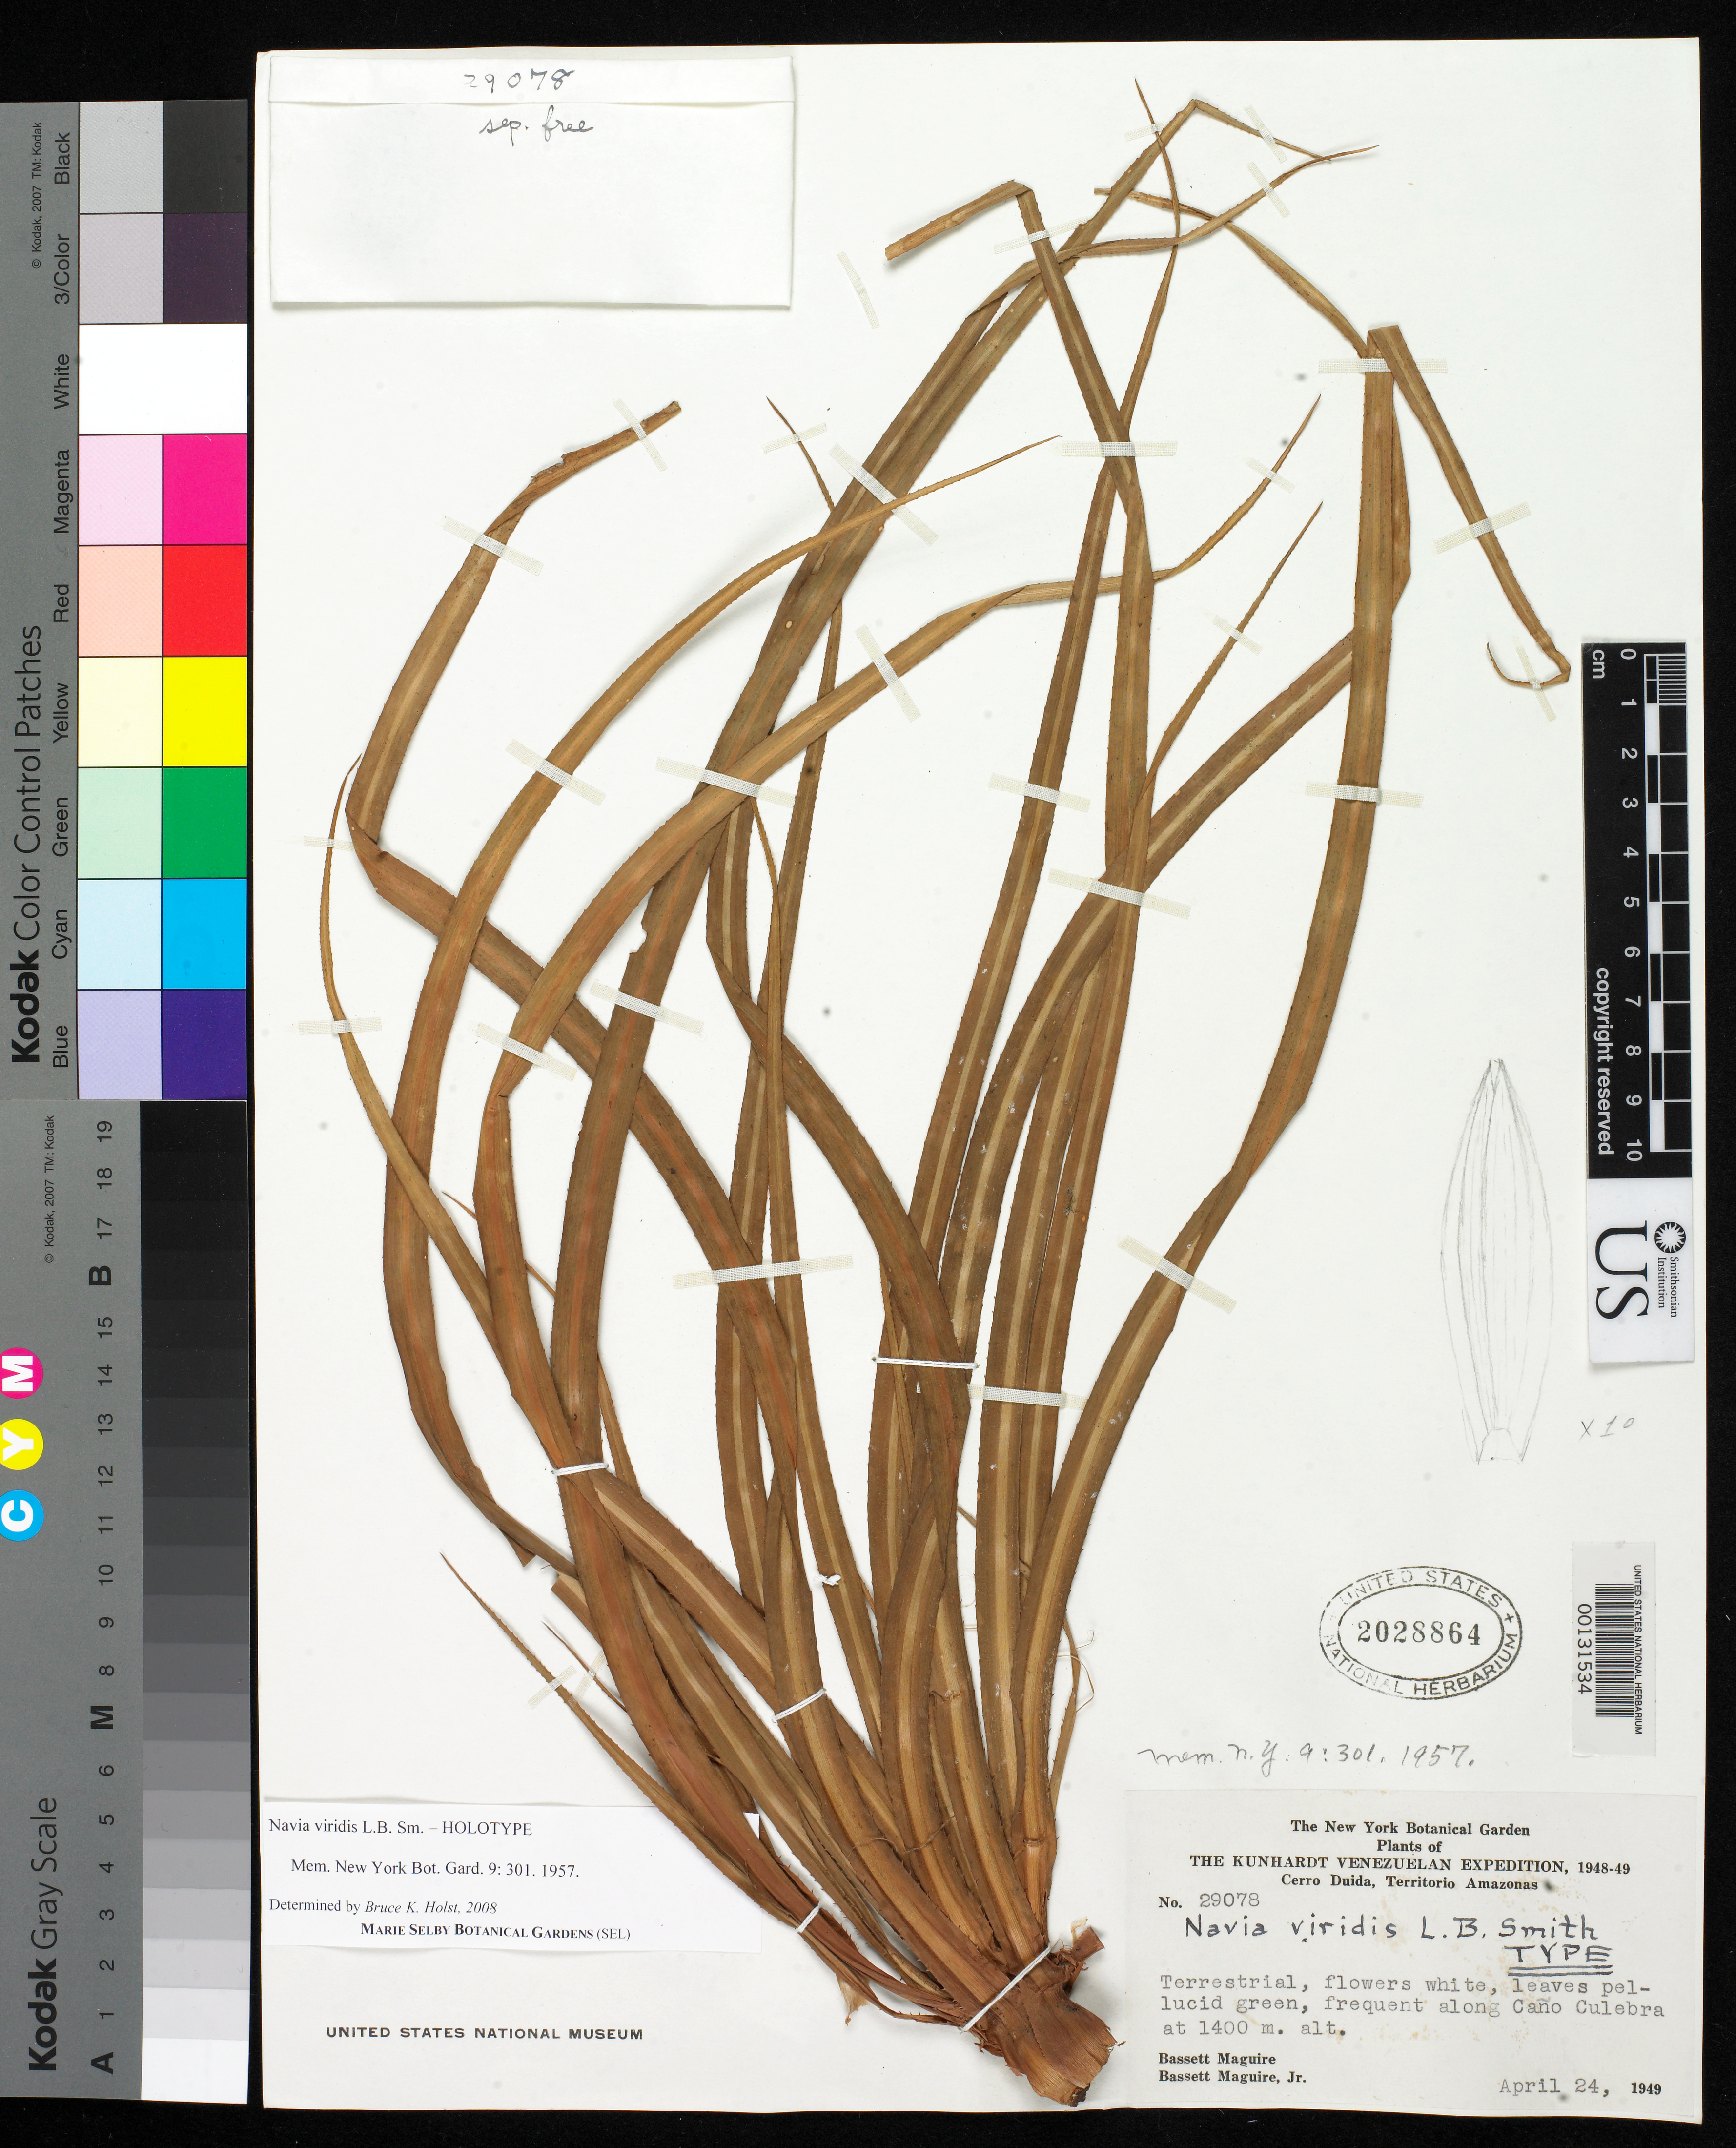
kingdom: Plantae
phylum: Tracheophyta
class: Liliopsida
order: Poales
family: Bromeliaceae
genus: Navia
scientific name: Navia viridis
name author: L.B. Sm.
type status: Holotype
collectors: B. Maguire & B. Maguire Jr.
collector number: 29078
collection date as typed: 24 Apr 1949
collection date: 1949-04-24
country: Venezuela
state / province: Amazonas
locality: Cerro Duida, Cano Culebra.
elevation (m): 1400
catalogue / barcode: US 2028864